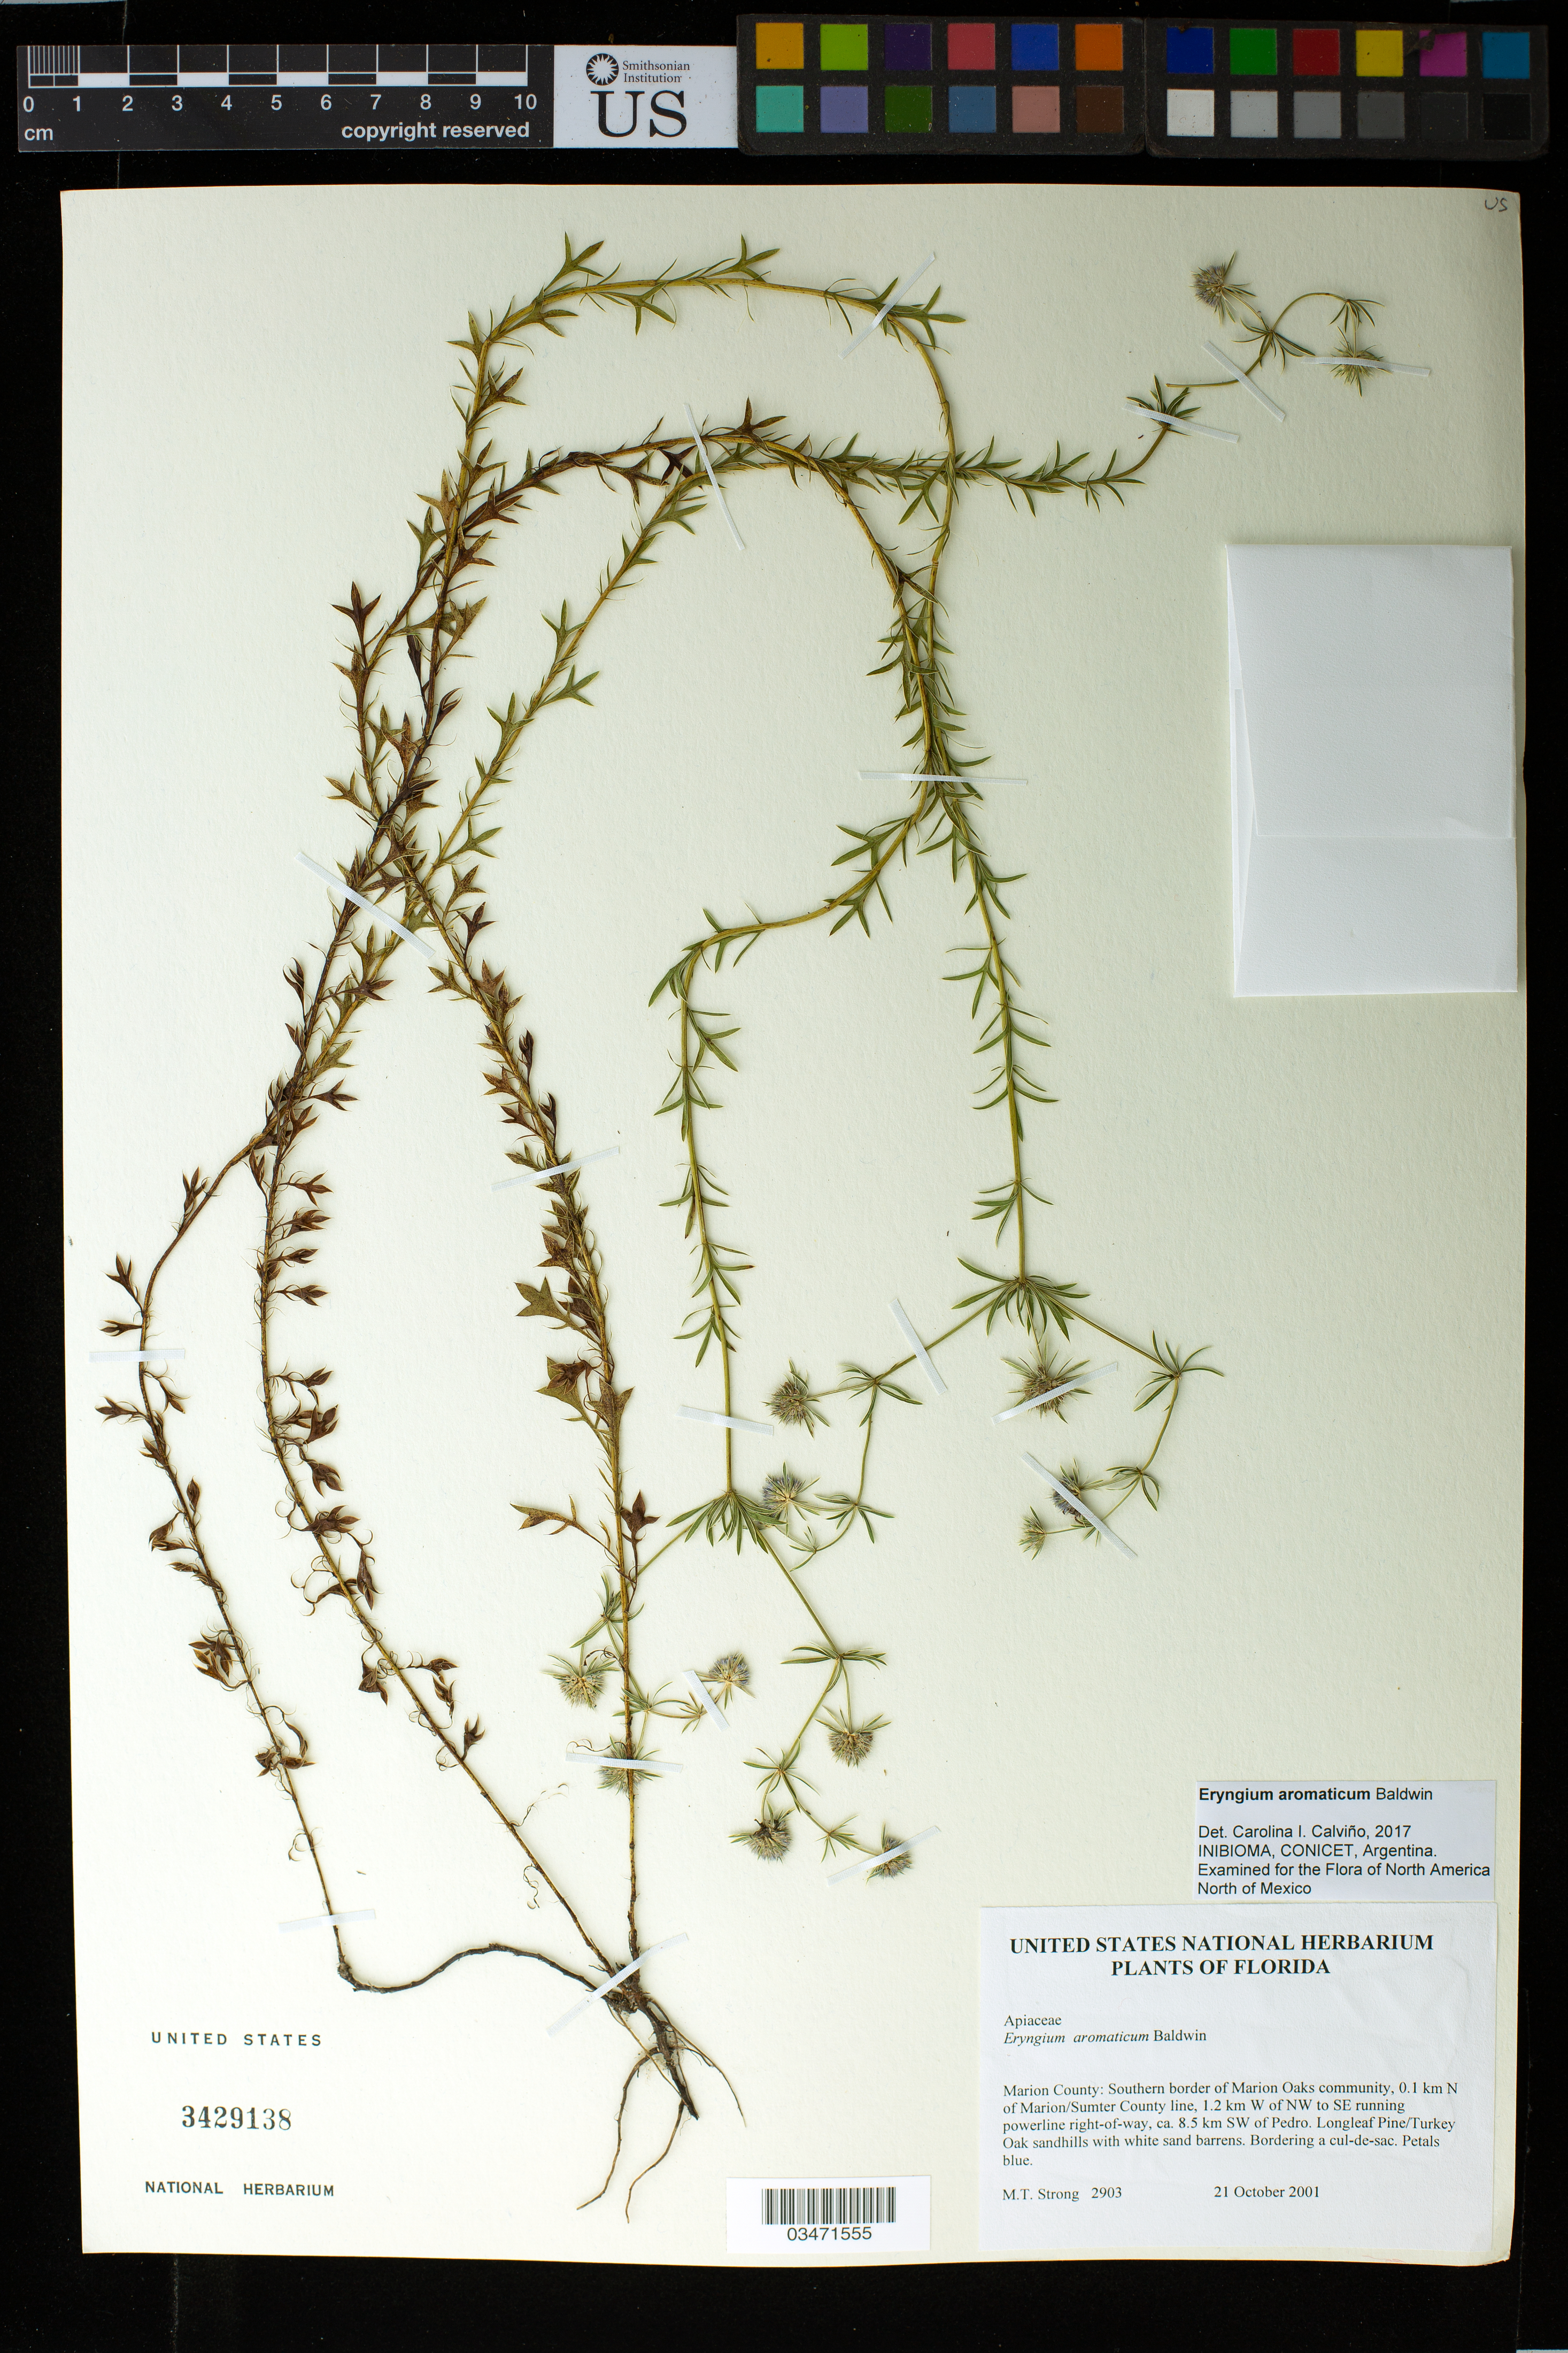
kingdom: Plantae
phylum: Tracheophyta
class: Magnoliopsida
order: Apiales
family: Apiaceae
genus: Eryngium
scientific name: Eryngium aromaticum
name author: Baldwin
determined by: Calviño, C. I.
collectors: M. T. Strong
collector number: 2903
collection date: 2001-10-21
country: United States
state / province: Florida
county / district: Marion County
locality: Marion Oaks community, southern border; 0.1 km N of Marioin/Sumter County Line, 1.2 km W of NW to SE running power line right-of-way, ca. 8.5 km SW of Pedro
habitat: Longleaf Pine/Turkey Oak sandhills with white sand barrens. Bordering a cul-de-sac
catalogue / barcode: US 3429138